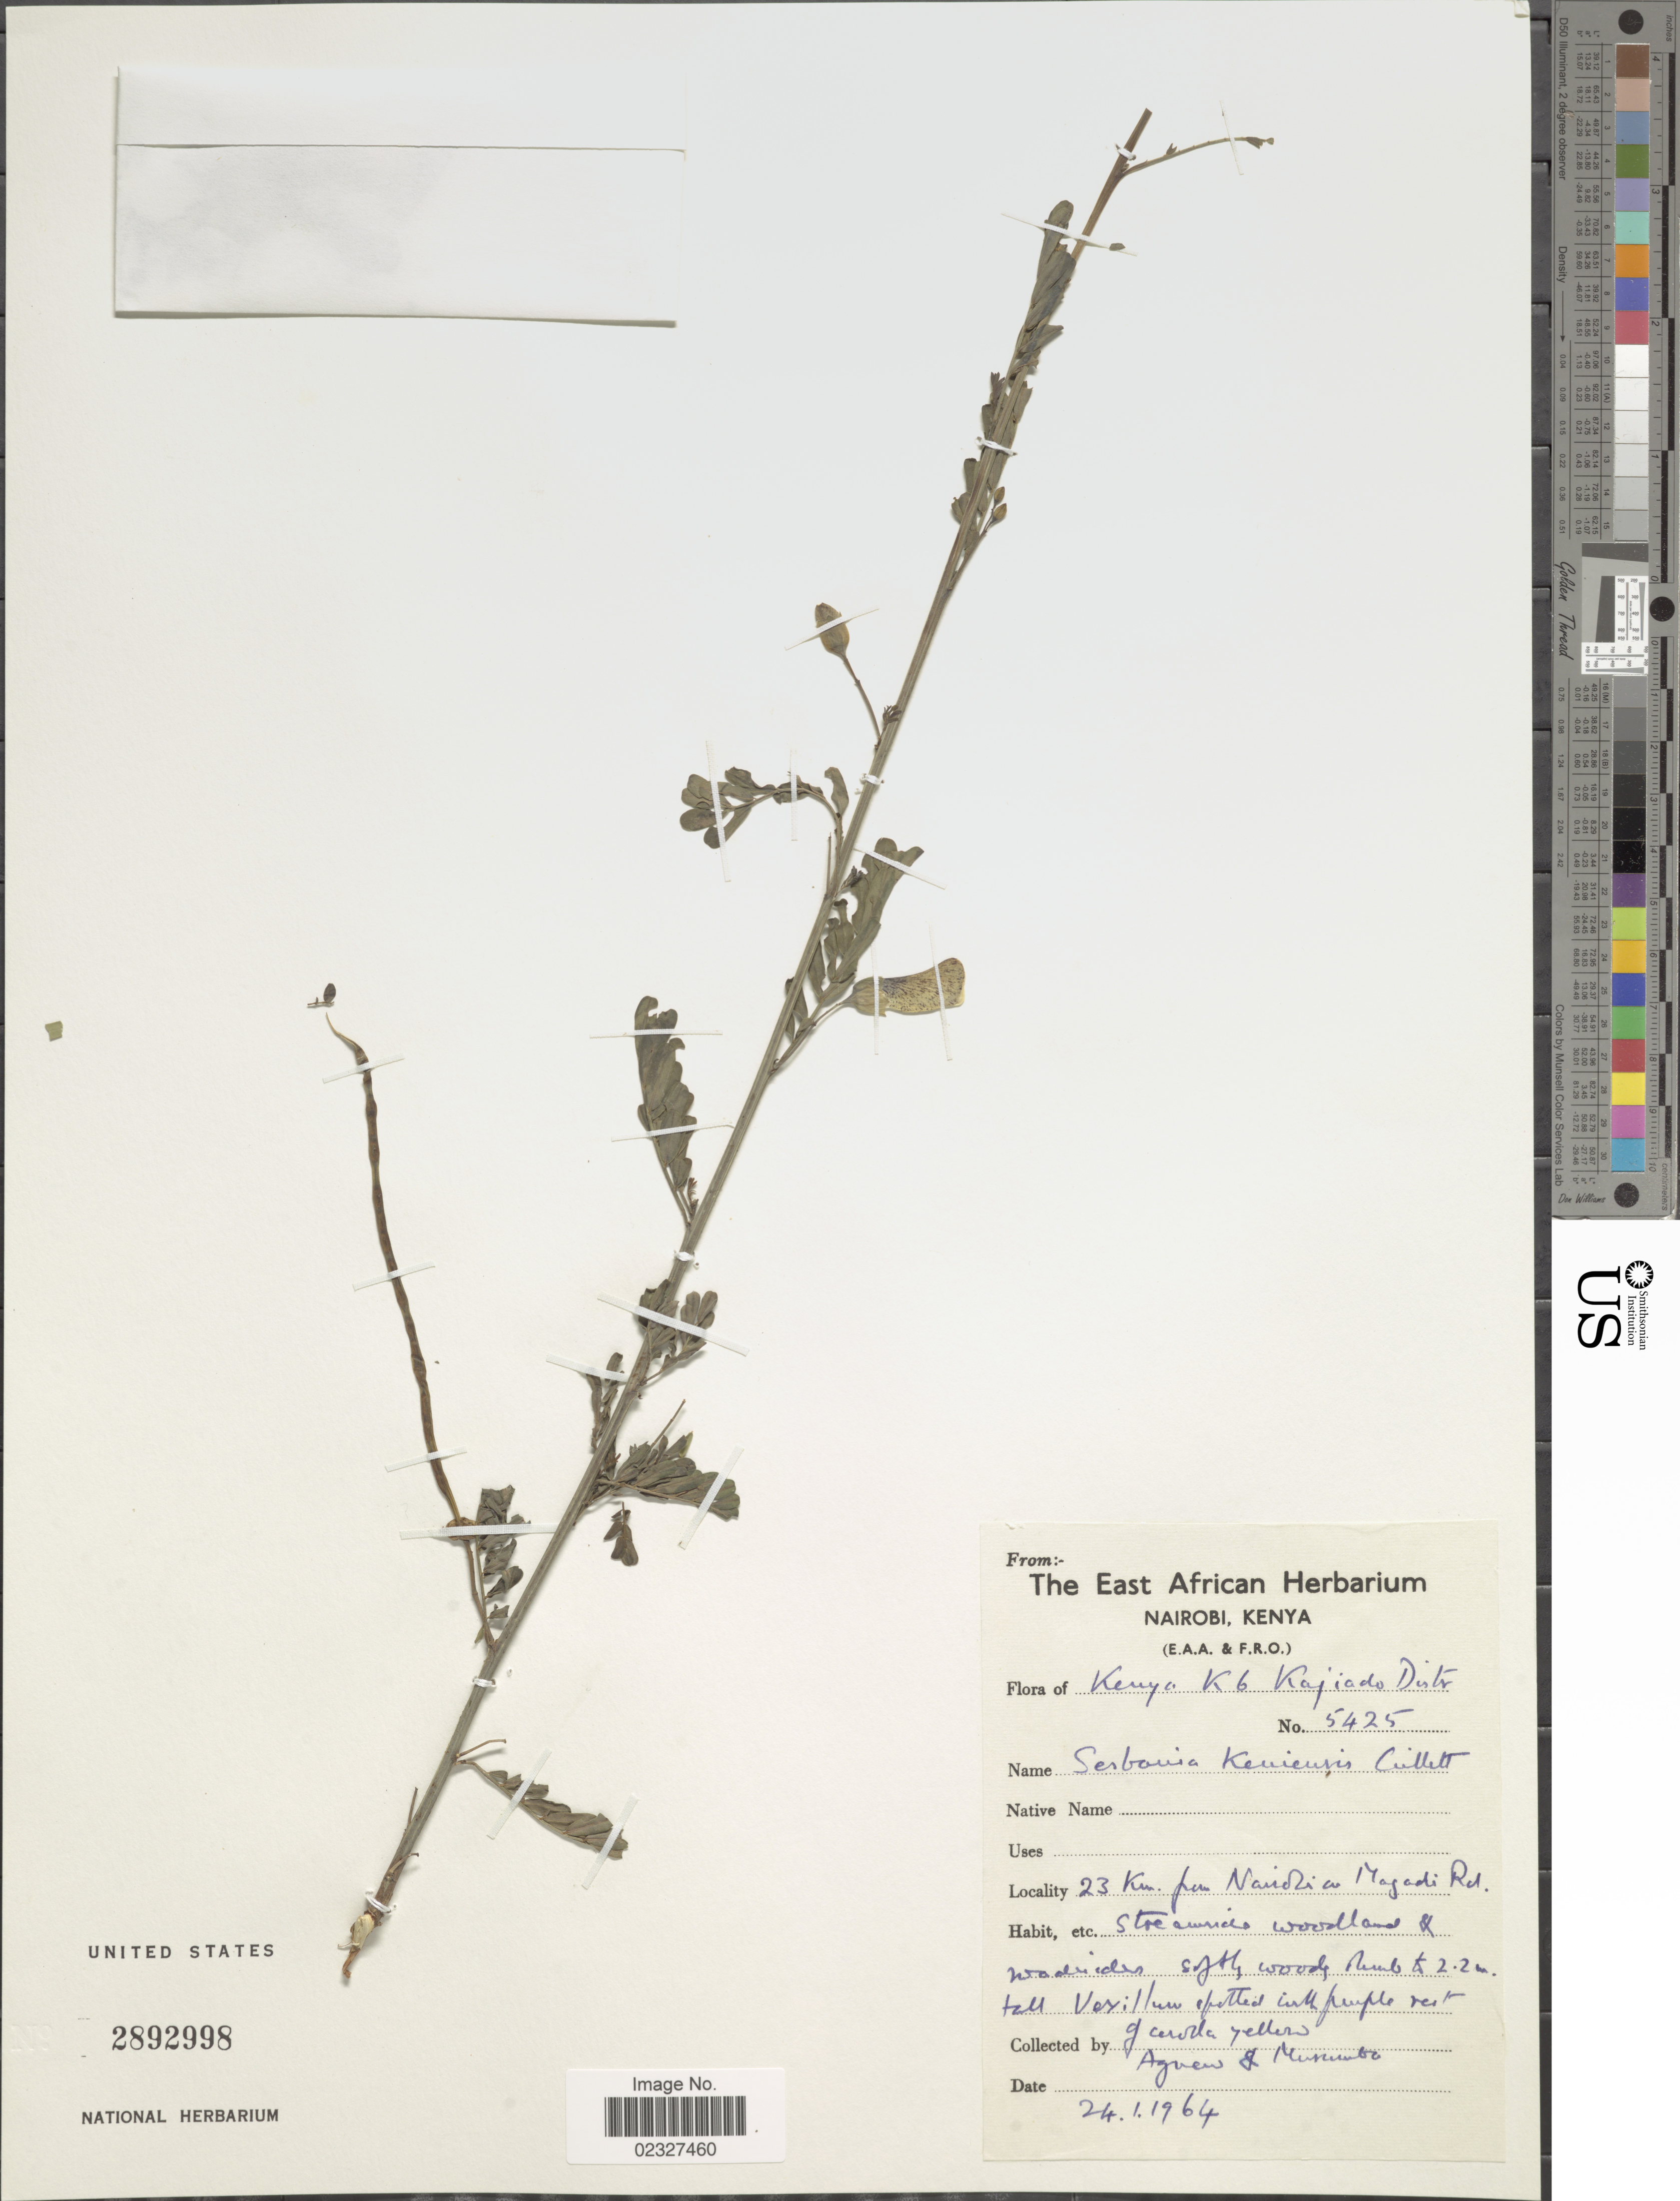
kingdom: Plantae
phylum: Tracheophyta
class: Magnoliopsida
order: Fabales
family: Fabaceae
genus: Sesbania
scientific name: Sesbania keniensis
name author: J.B. Gillett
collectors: -- Agnew & Musumba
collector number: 5425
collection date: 1964-01-24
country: Kenya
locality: Kenya K6 Kajiado Distr., 23 km from Nandio Magjadi Rd. [interpreted]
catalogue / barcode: US 2892998